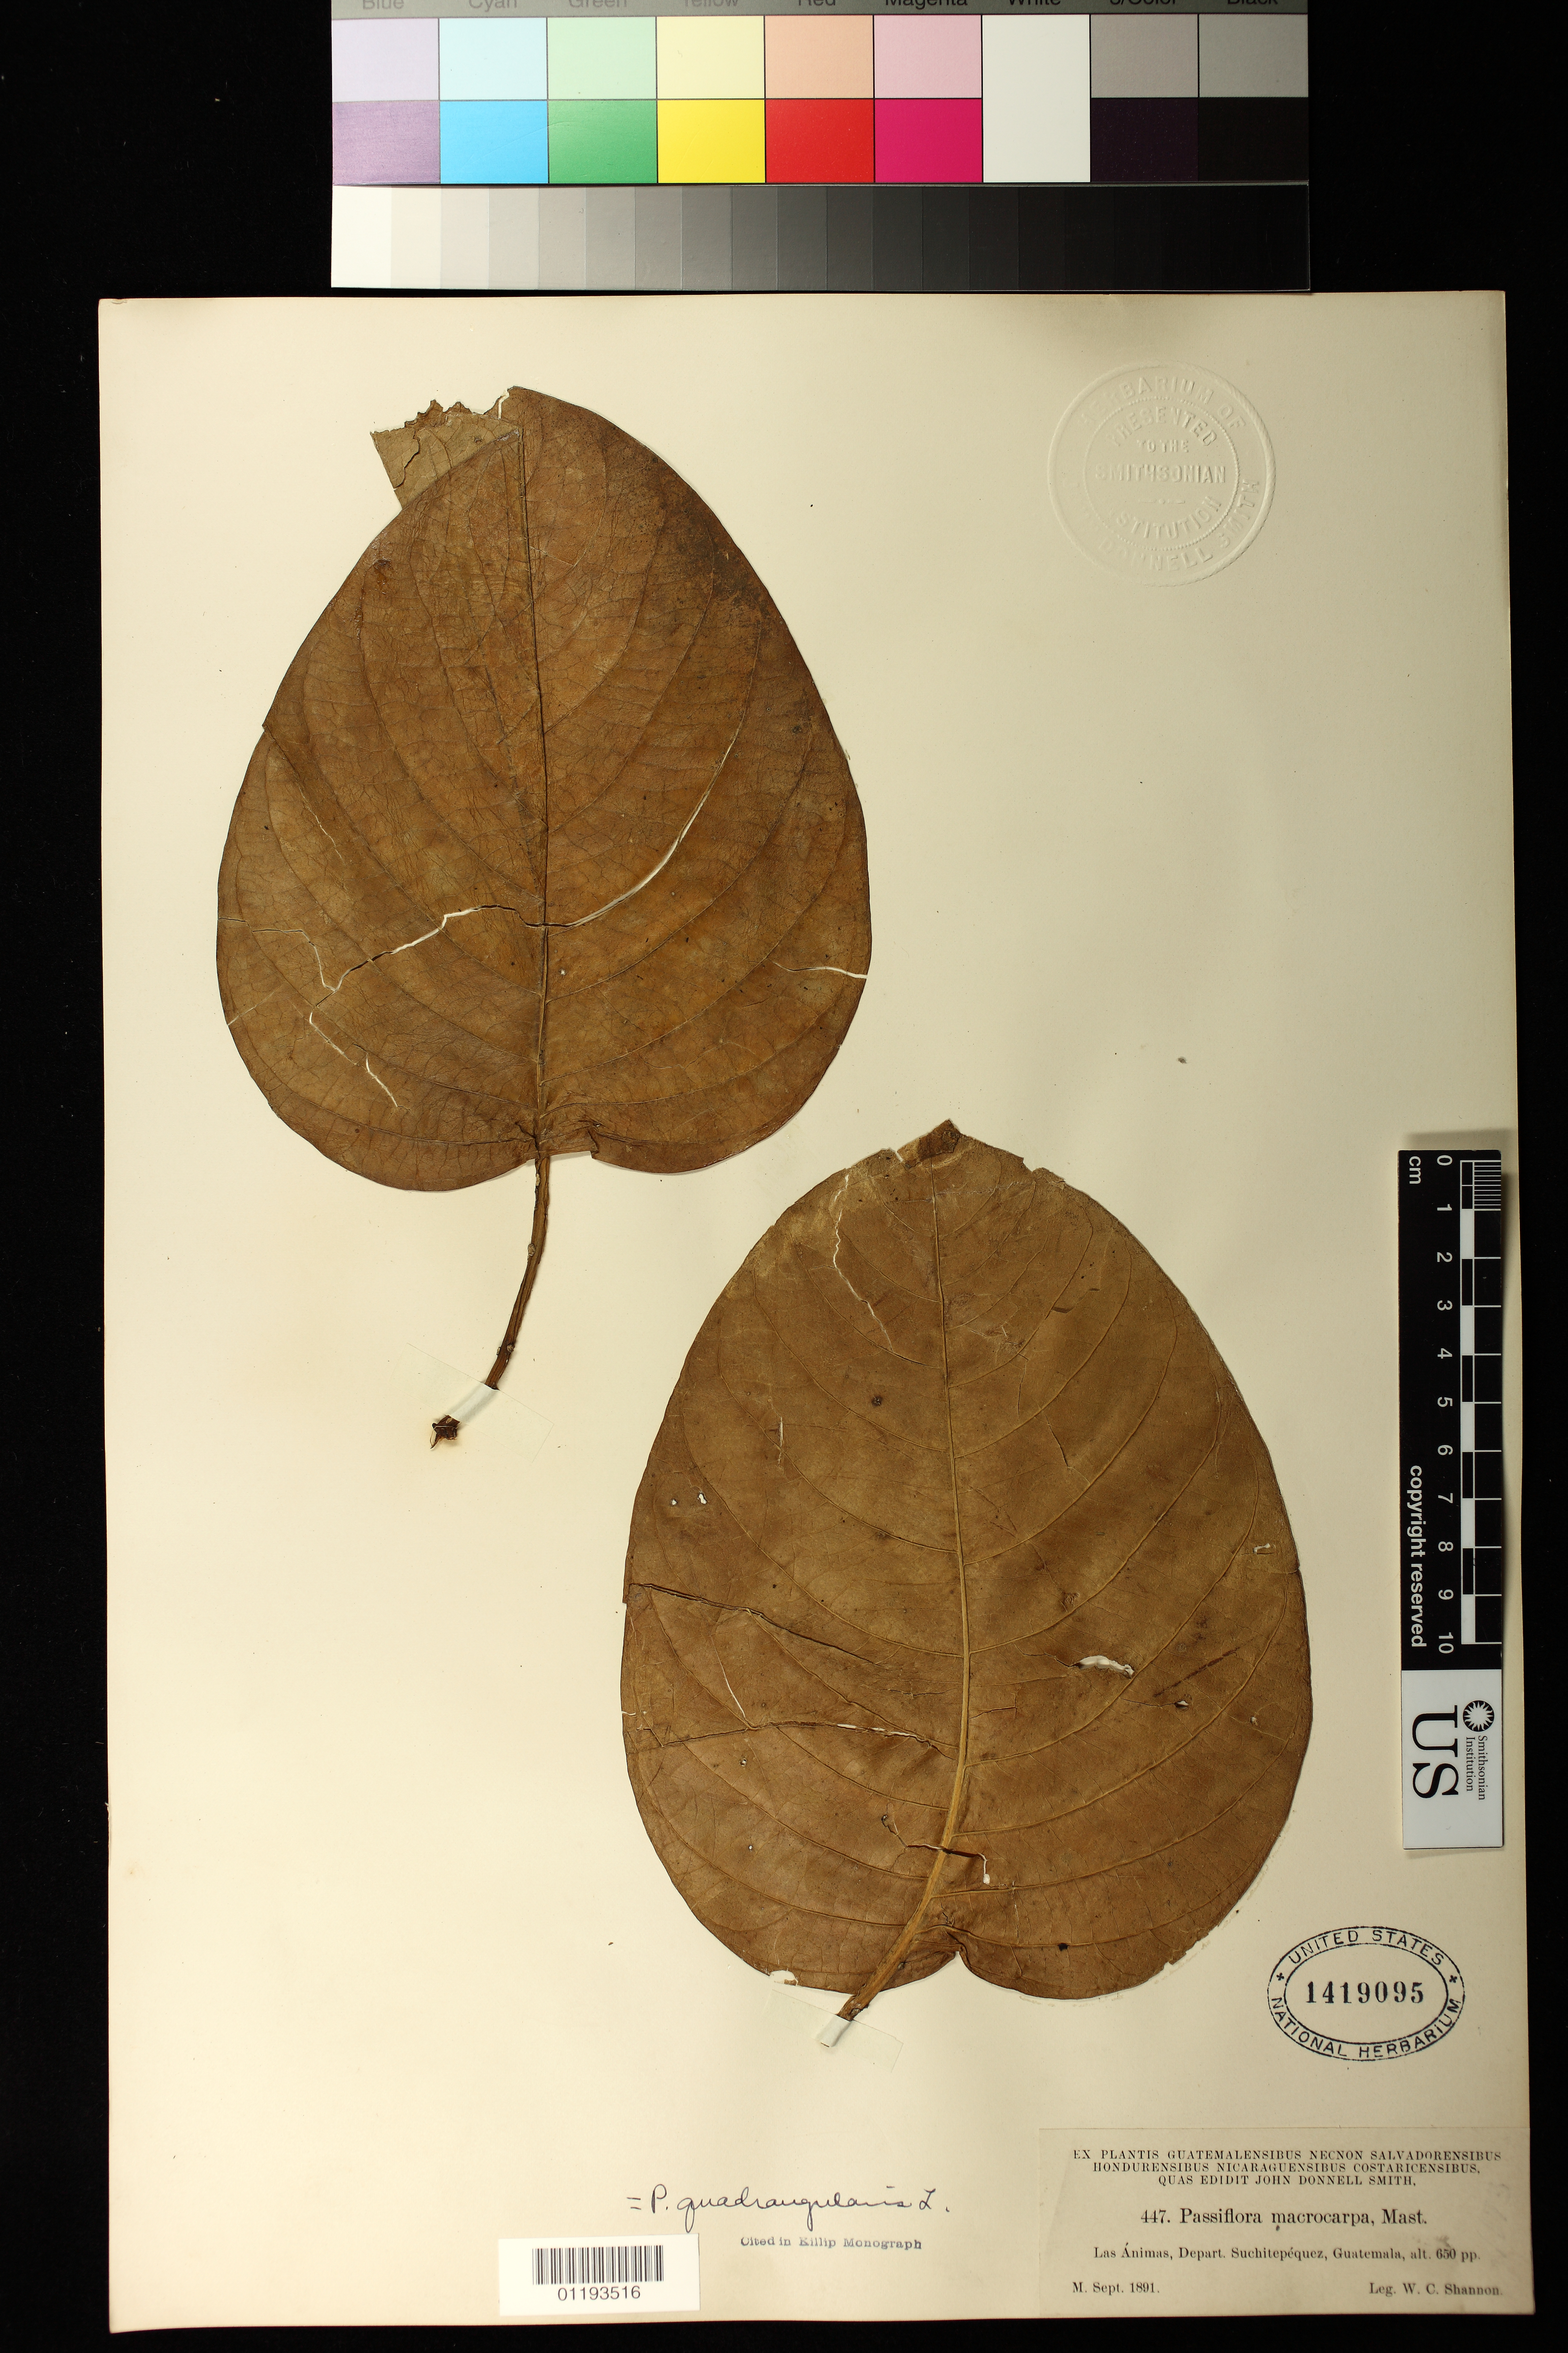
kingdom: Plantae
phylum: Tracheophyta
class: Magnoliopsida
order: Malpighiales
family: Passifloraceae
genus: Passiflora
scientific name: Passiflora quadrangularis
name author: L.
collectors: W. C. Shannon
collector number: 447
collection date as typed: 1891-09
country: Guatemala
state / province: Suchitepéquez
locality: Las Ánimas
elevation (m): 198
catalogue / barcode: US 1419095